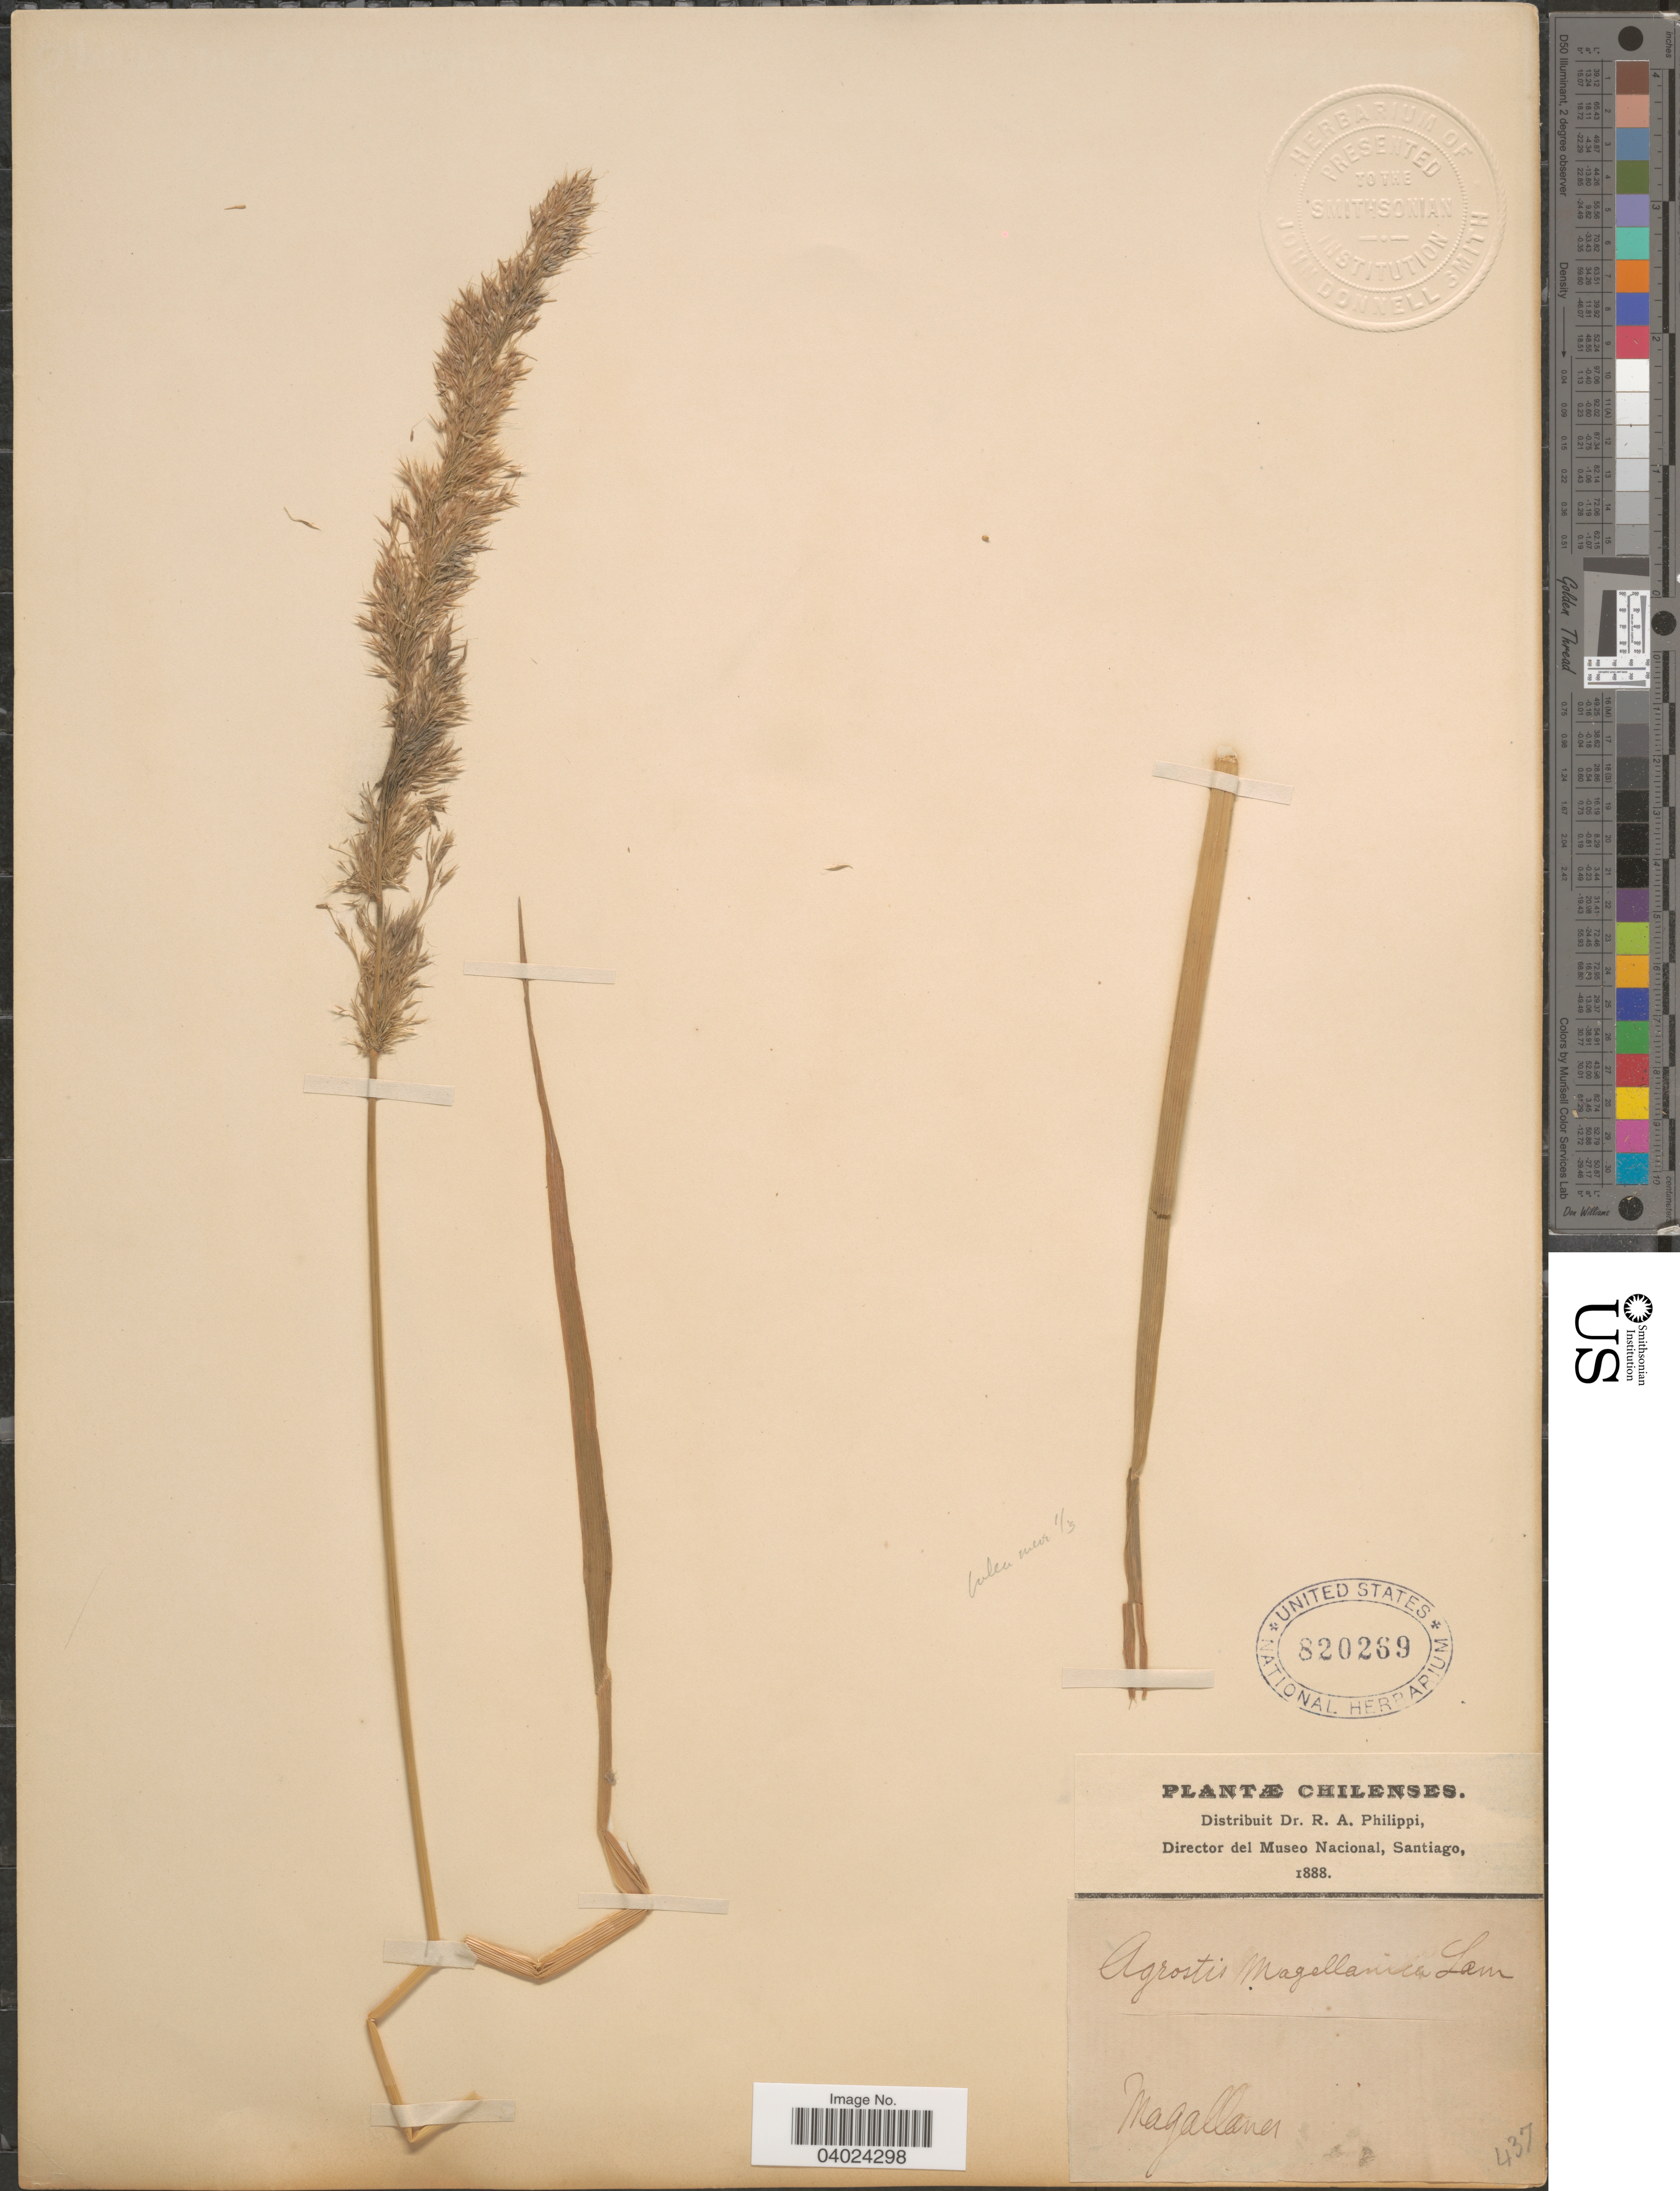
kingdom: Plantae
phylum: Tracheophyta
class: Liliopsida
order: Poales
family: Poaceae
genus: Agrostis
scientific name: Agrostis magellanica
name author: Lam.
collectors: ex. herb. R.A. Philippi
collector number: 437?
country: Chile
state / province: Magallanes y de la Antártica Chilena (XII)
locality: Magallanes.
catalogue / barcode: US 820269